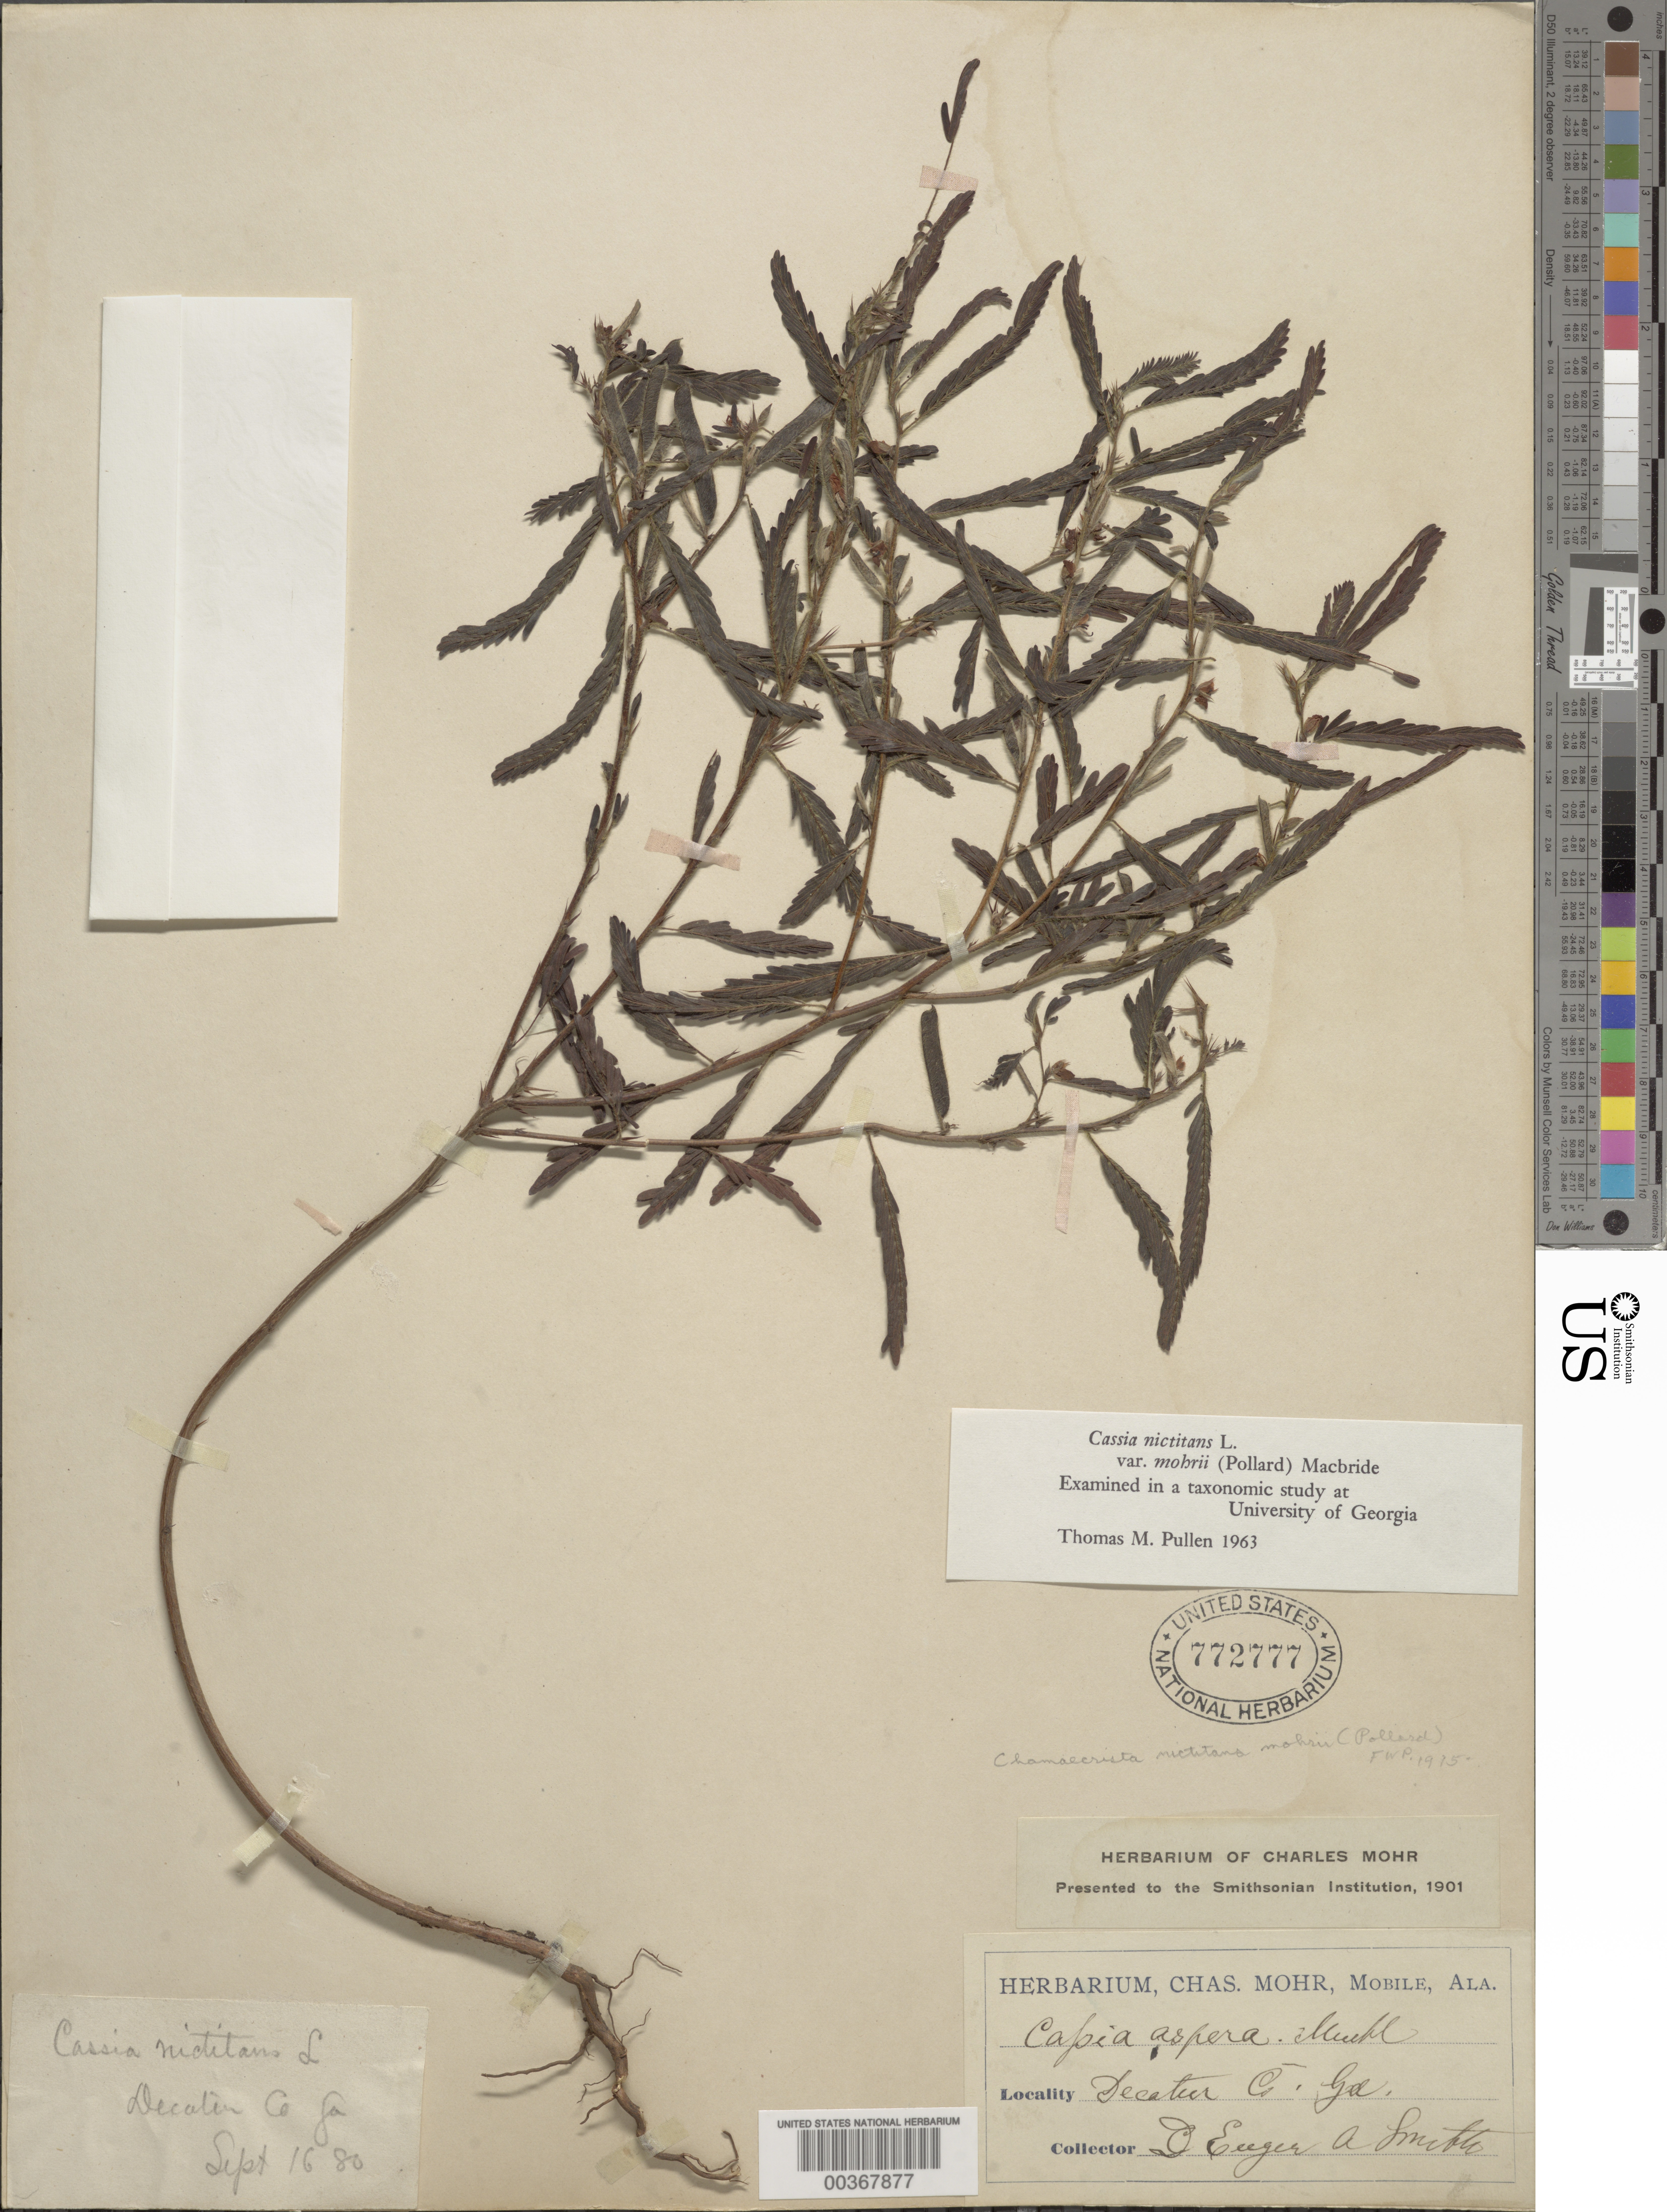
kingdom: Plantae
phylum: Tracheophyta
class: Magnoliopsida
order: Fabales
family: Fabaceae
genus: Chamaecrista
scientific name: Chamaecrista nictitans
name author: (L.) Moench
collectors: E. A. Smith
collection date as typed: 16 Sep 1880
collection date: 1880-09-16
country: United States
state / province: Georgia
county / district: Decatur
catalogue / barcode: US 772777